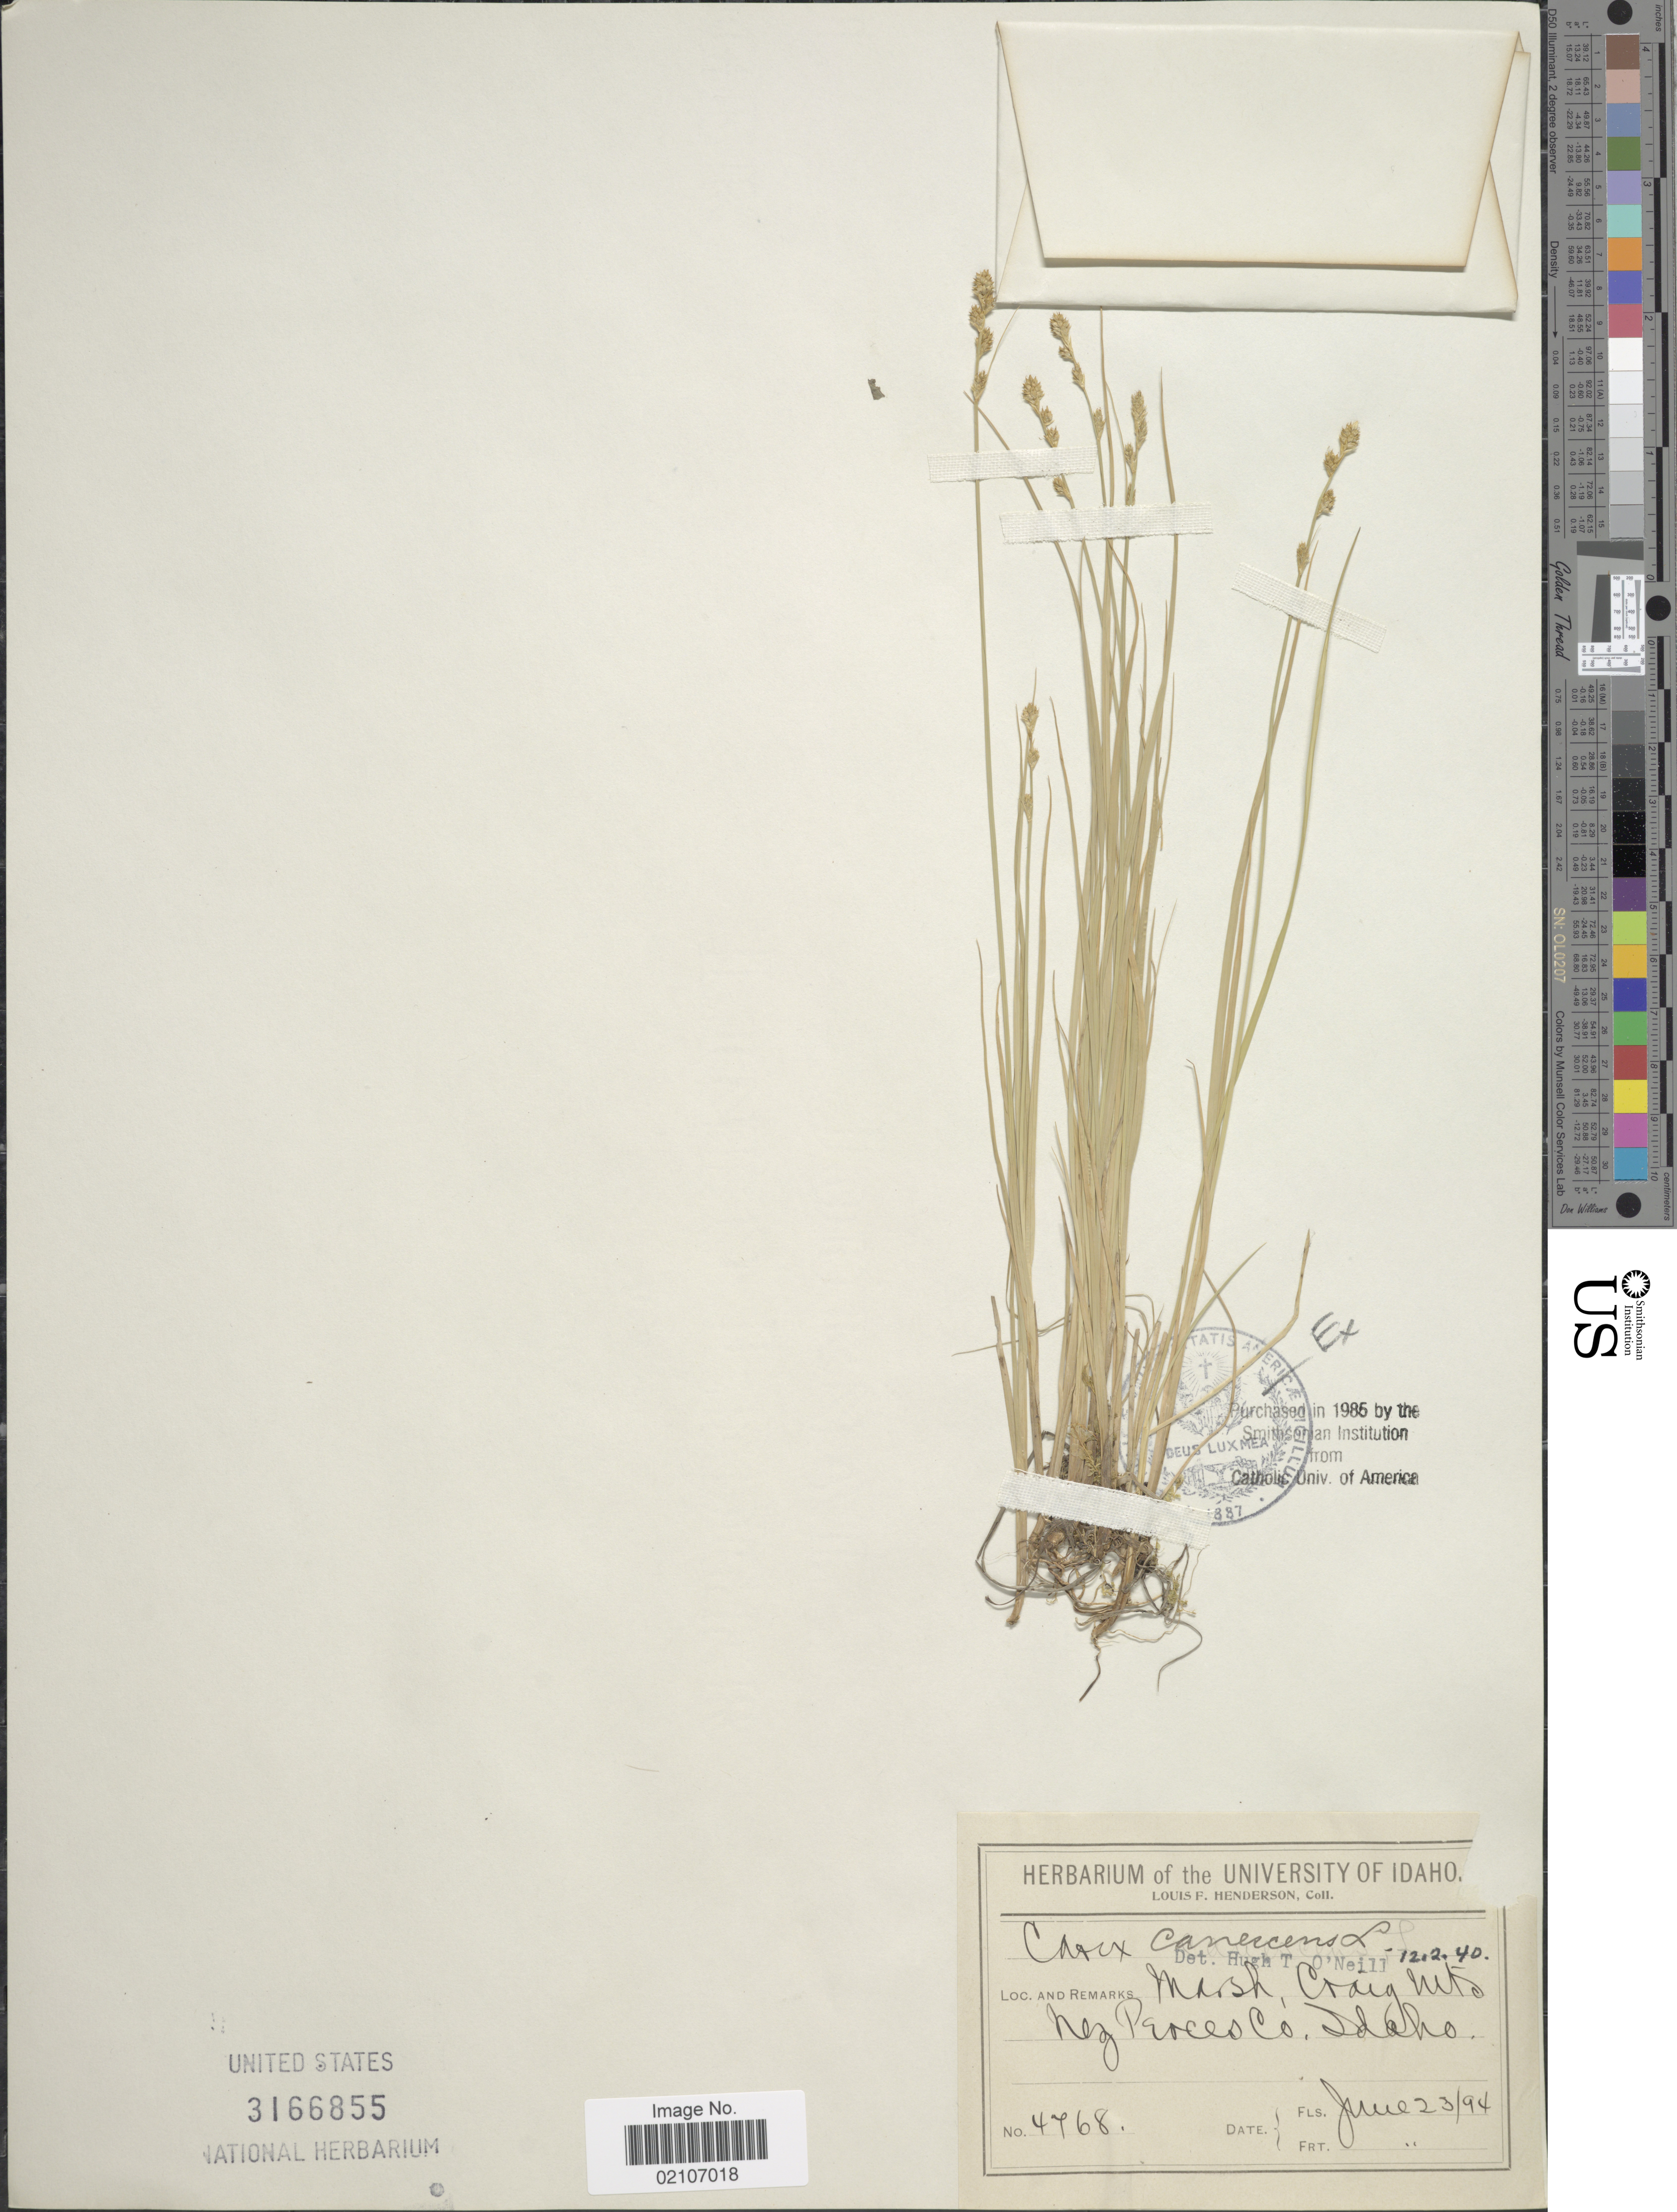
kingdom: Plantae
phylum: Tracheophyta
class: Liliopsida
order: Poales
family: Cyperaceae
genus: Carex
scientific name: Carex canescens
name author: L.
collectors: L. Henderson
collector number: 4768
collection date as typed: Transcribed d/m/y: 23/6/94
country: United States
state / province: Idaho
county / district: Nez Perce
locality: Craig Mts.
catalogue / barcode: US 3166855